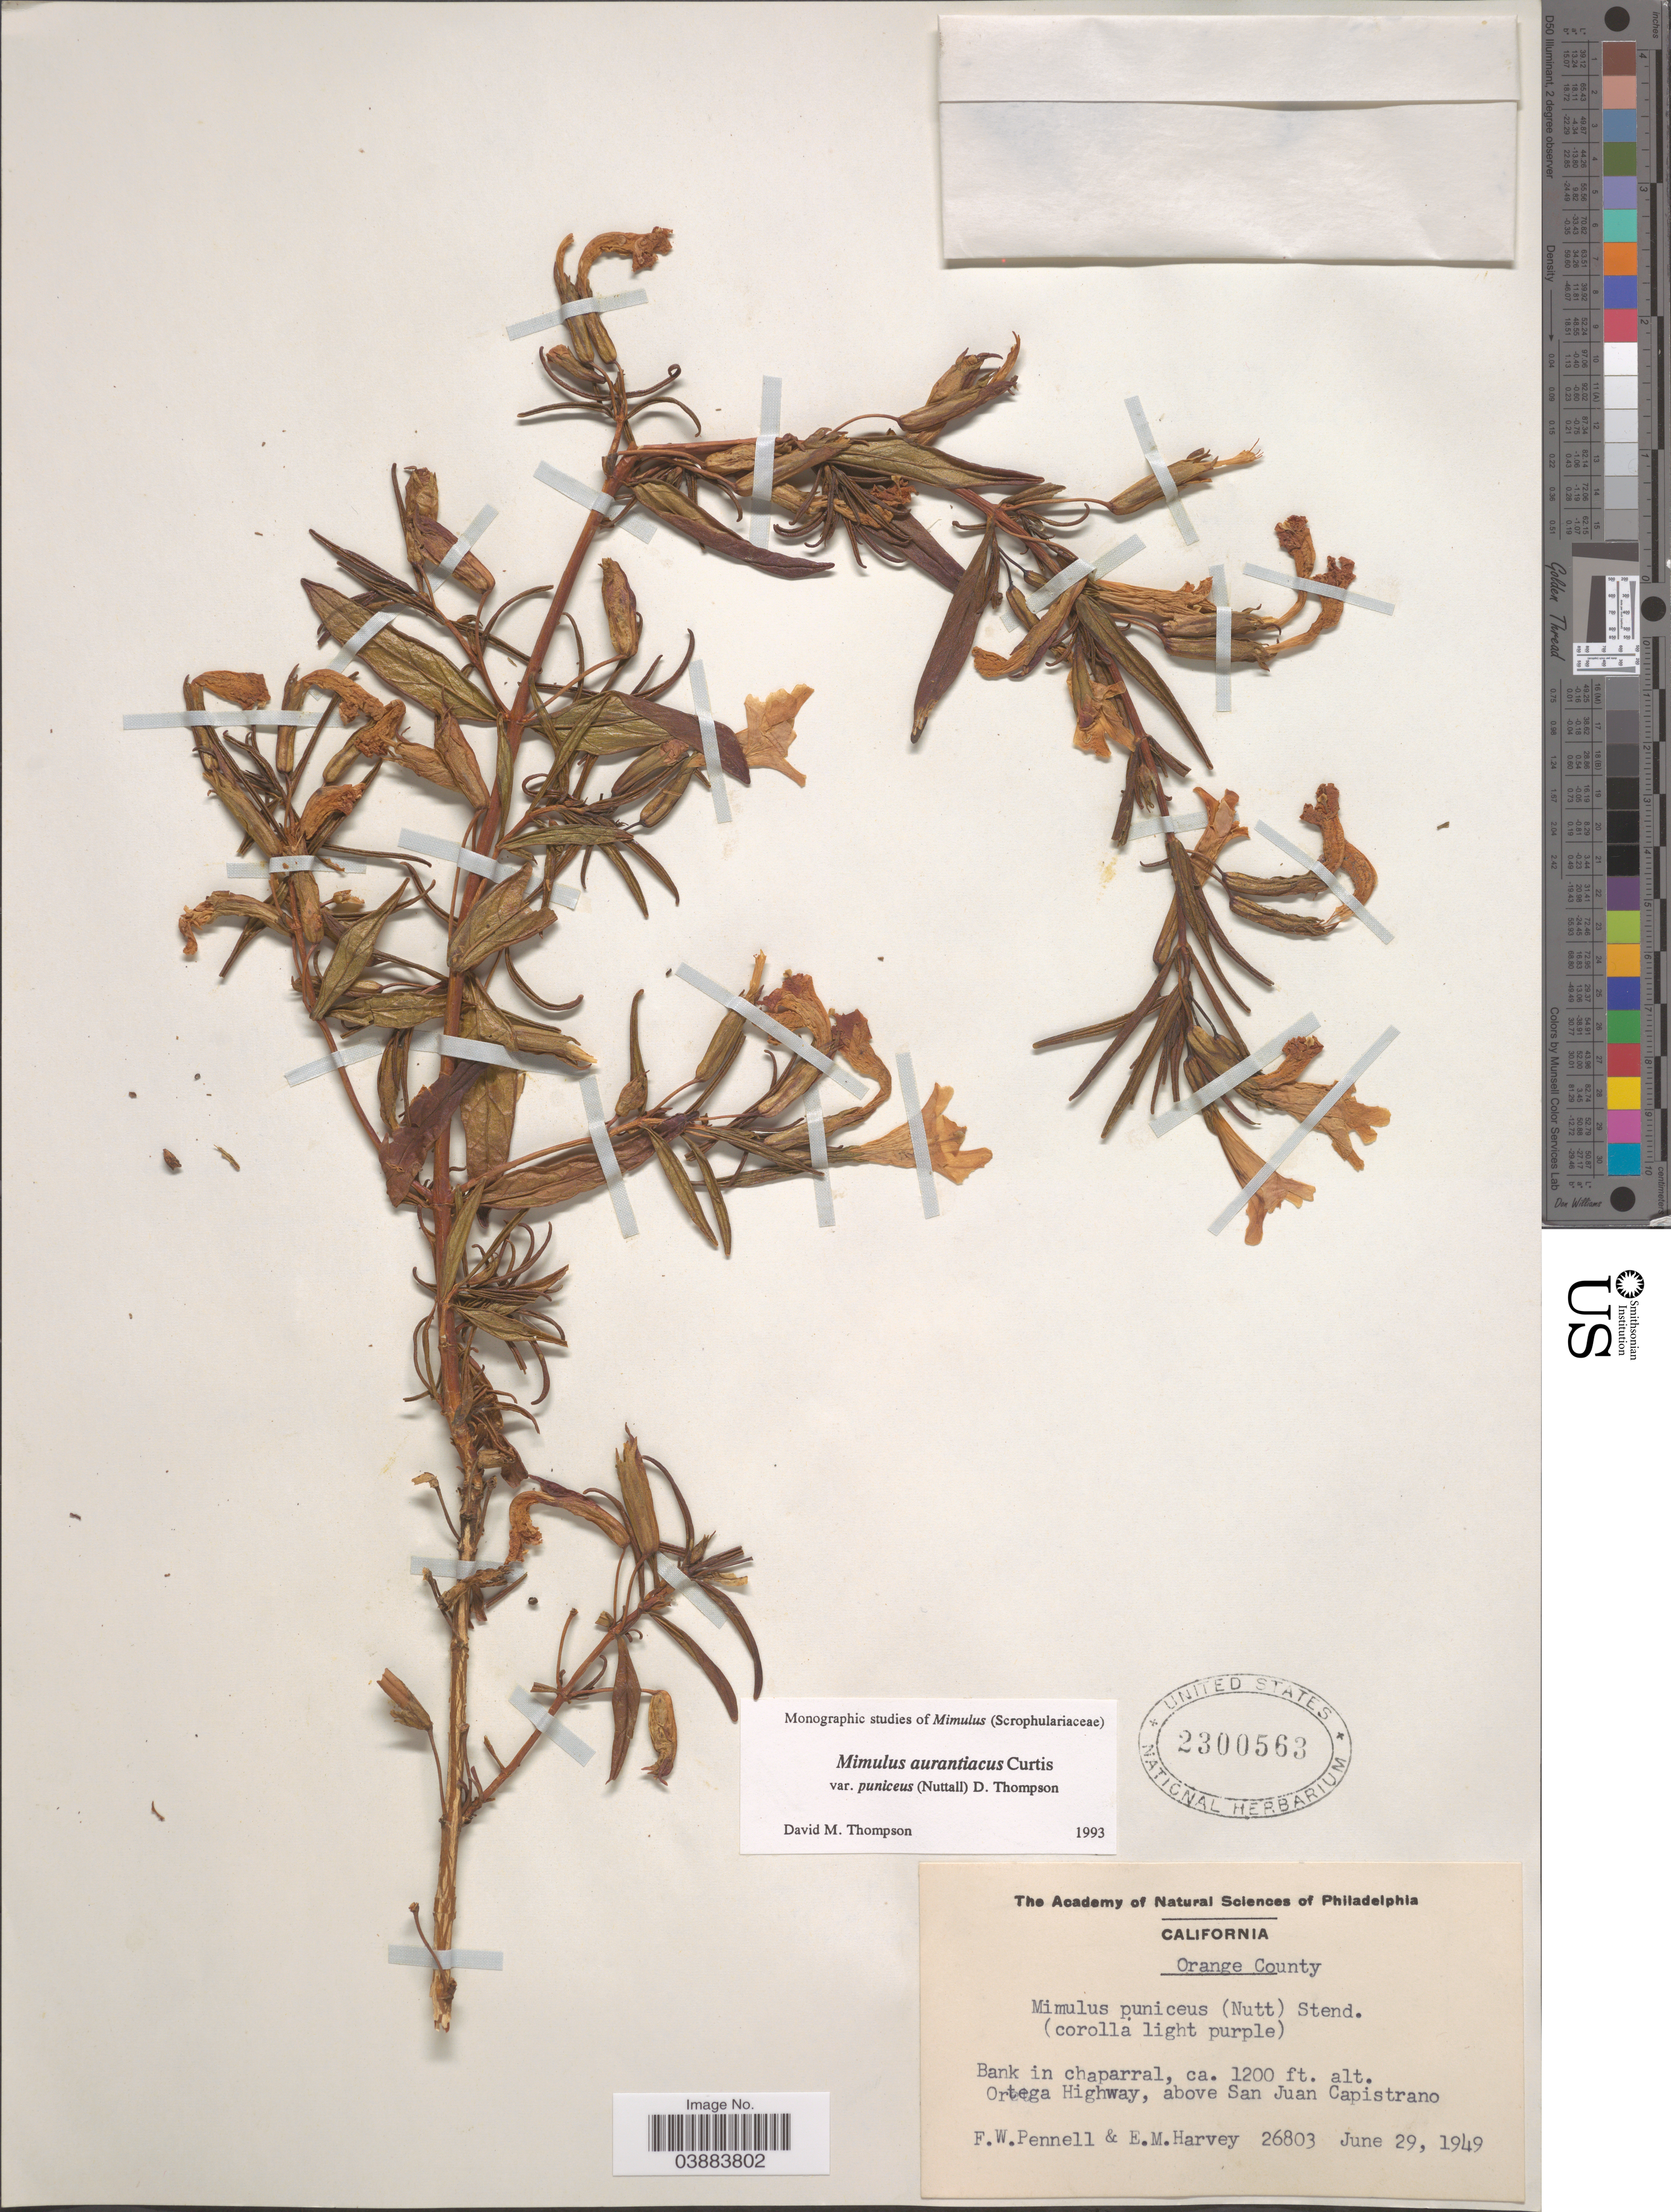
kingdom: Plantae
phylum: Tracheophyta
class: Magnoliopsida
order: Lamiales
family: Phrymaceae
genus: Diplacus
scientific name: Diplacus aurantiacus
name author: (Curtis) Jeps.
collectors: F. W. Pennell & E. Harvey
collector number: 26803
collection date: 1949-06-29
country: United States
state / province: California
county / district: Orange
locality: Orange County. Ortega Highway, above San Juan Capistrano.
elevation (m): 366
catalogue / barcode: US 2300563